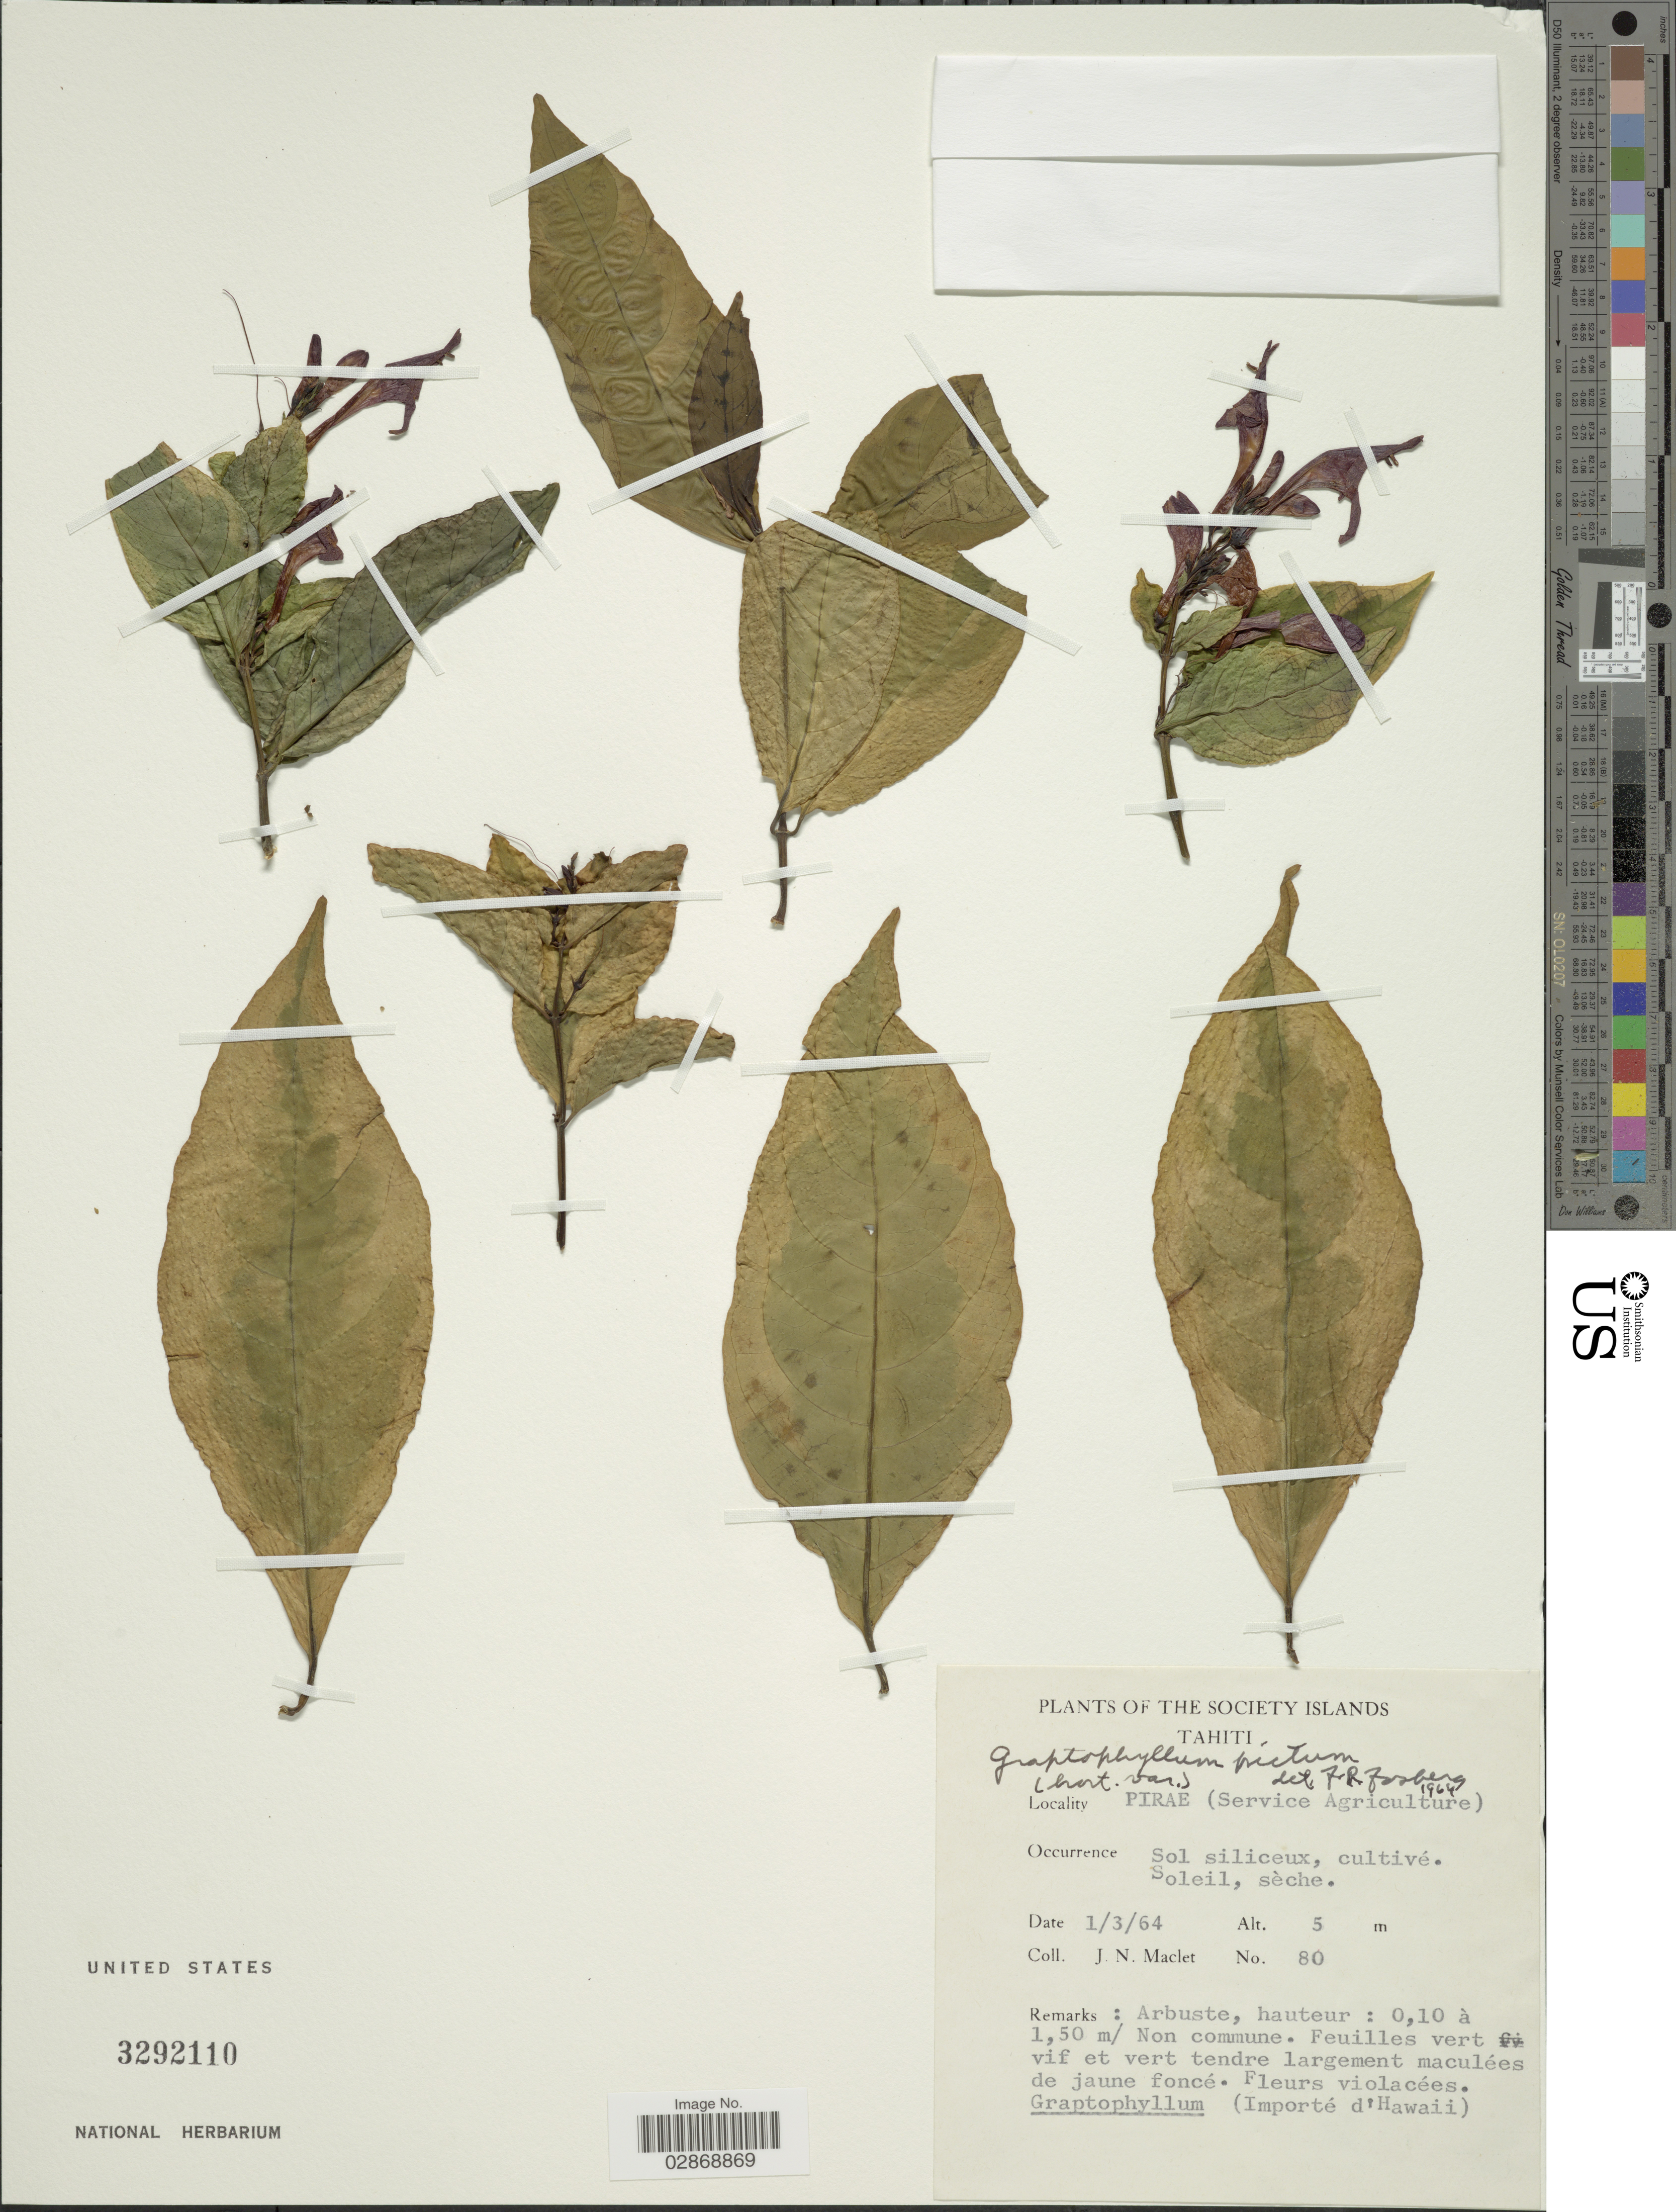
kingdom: Plantae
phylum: Tracheophyta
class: Magnoliopsida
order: Lamiales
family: Acanthaceae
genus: Graptophyllum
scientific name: Graptophyllum pictum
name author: (L.) Griff.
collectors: J. Maclet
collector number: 80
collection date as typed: Transcribed d/m/y: 1/3/64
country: French Polynesia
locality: Society Islands. Tahiti. PIRAE (Service Agriculture).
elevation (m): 5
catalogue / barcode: US 3292110